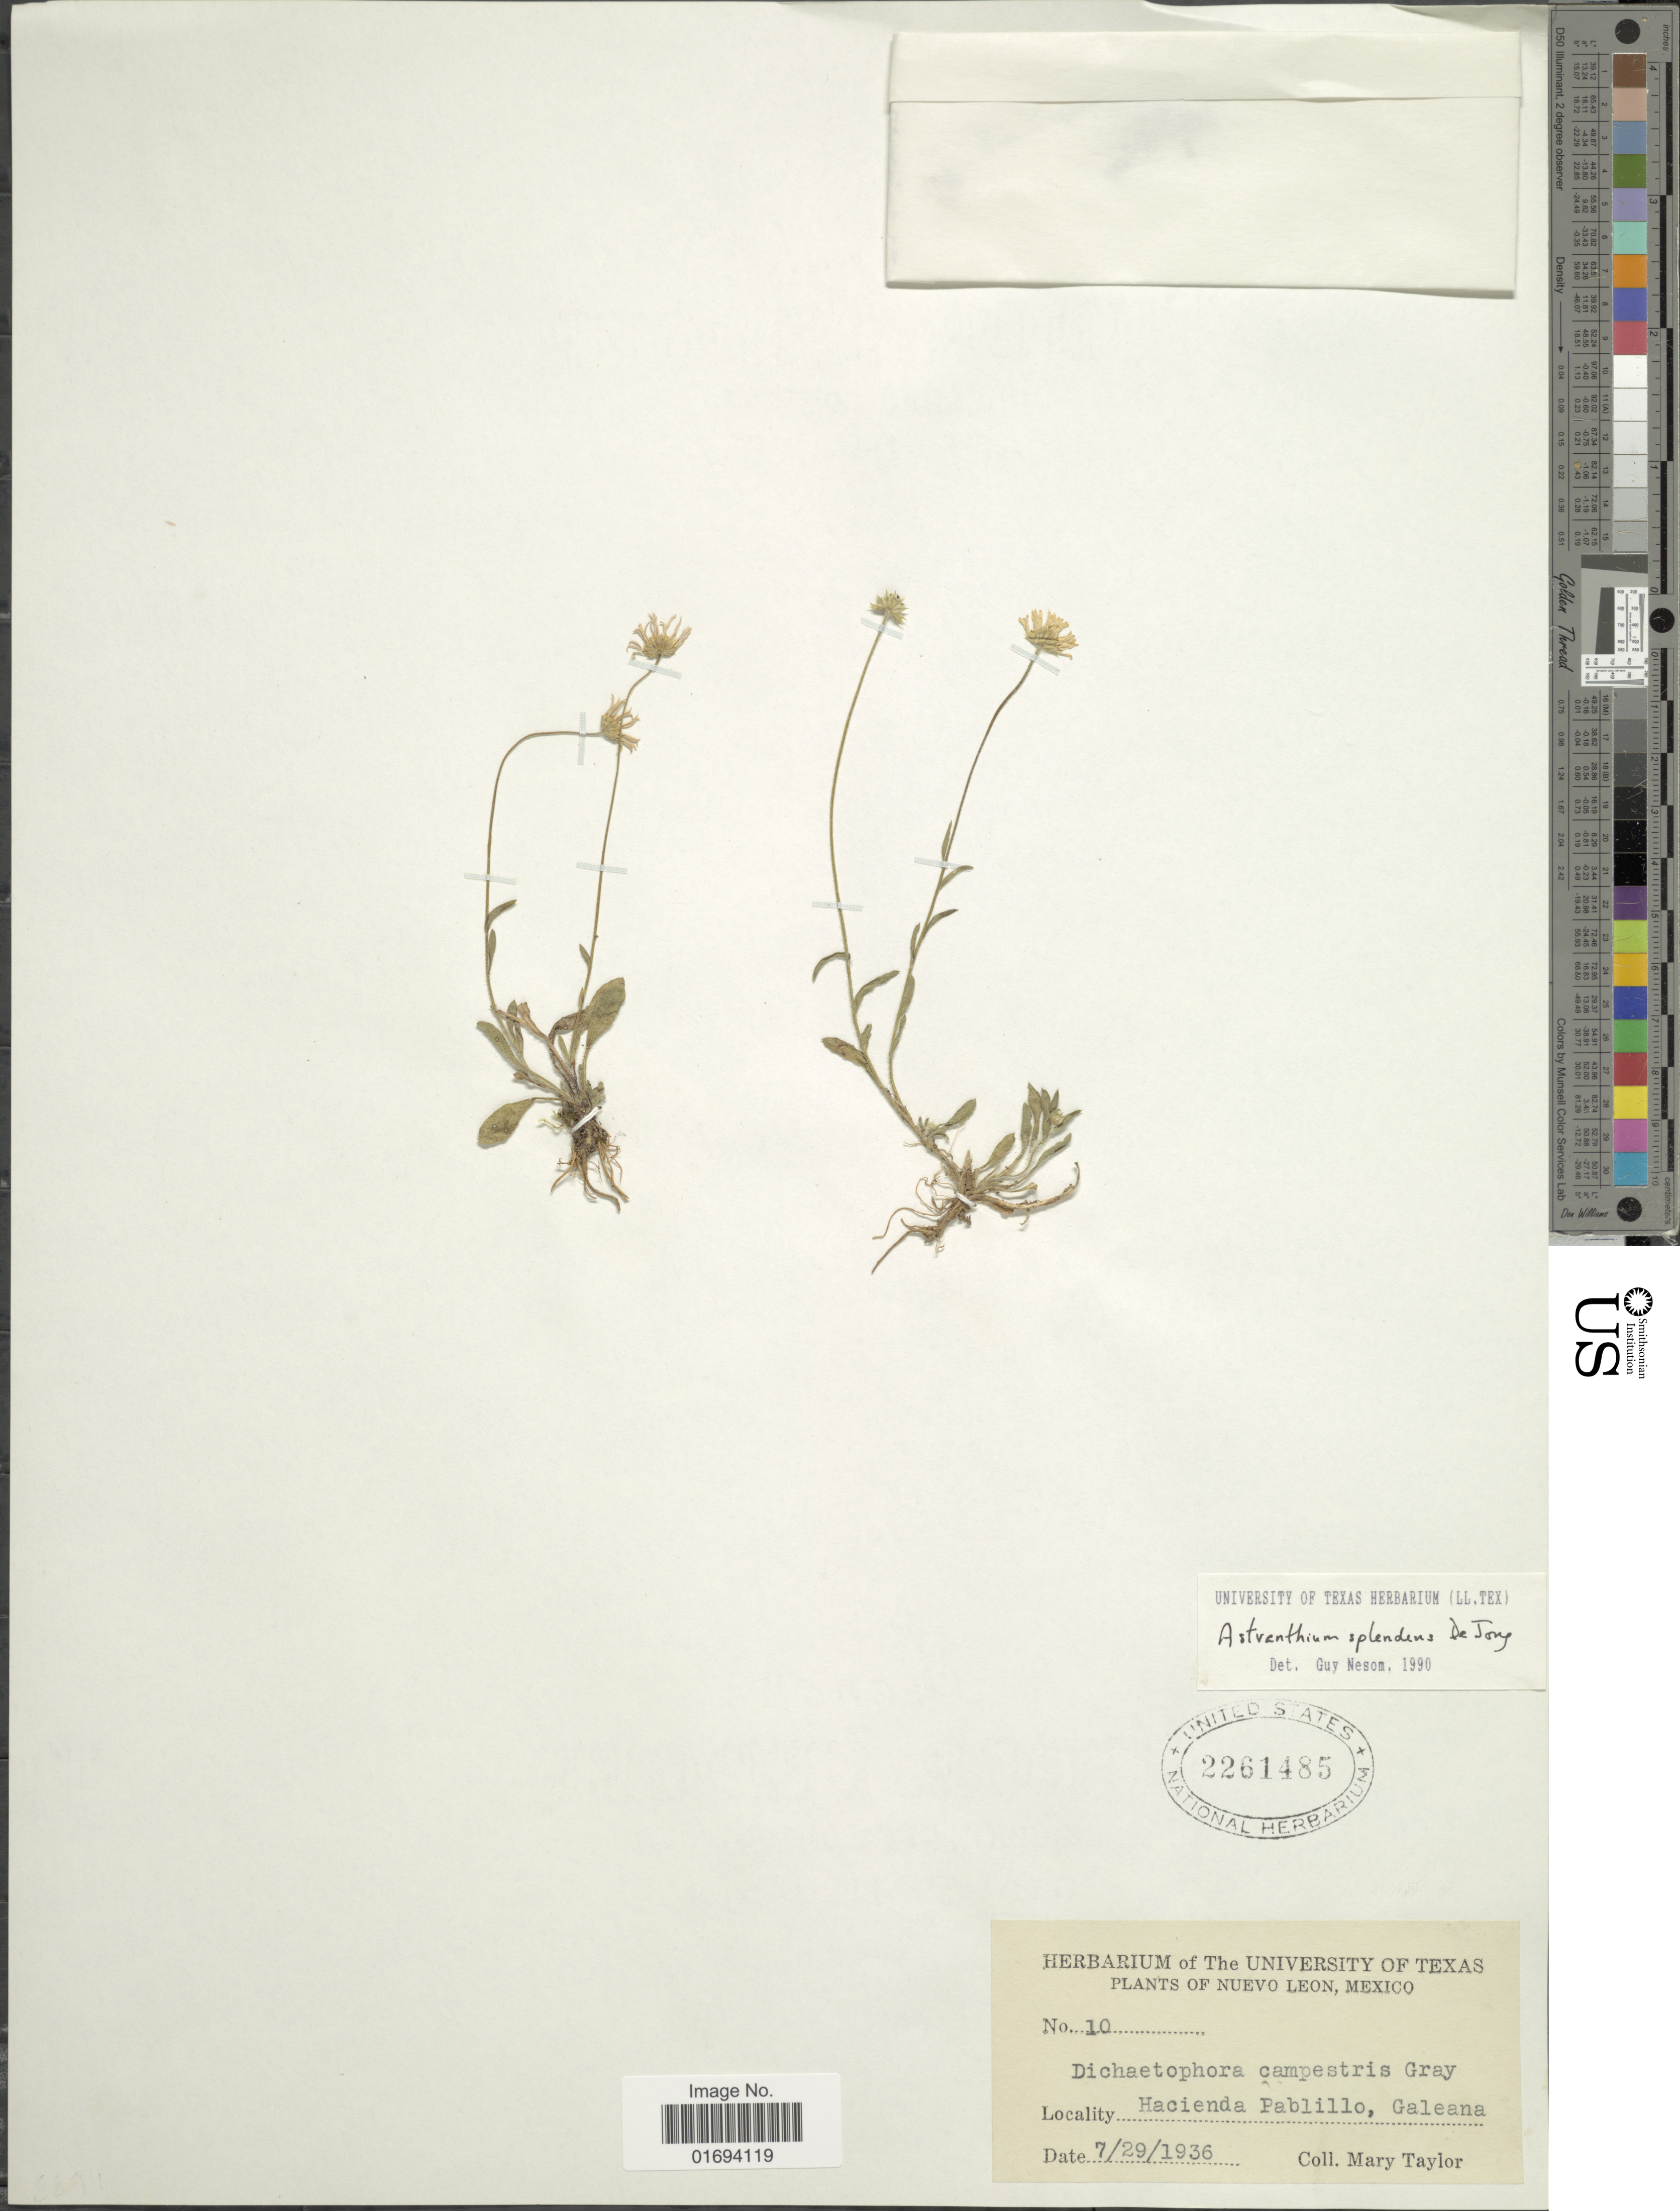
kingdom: Plantae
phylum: Tracheophyta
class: Magnoliopsida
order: Asterales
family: Asteraceae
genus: Astranthium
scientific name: Astranthium splendens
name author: de Jong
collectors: M. S. Taylor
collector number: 10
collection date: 1936-07-29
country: Mexico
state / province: Nuevo León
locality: Hacienda Pablillo, Galeana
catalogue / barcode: US 2261485